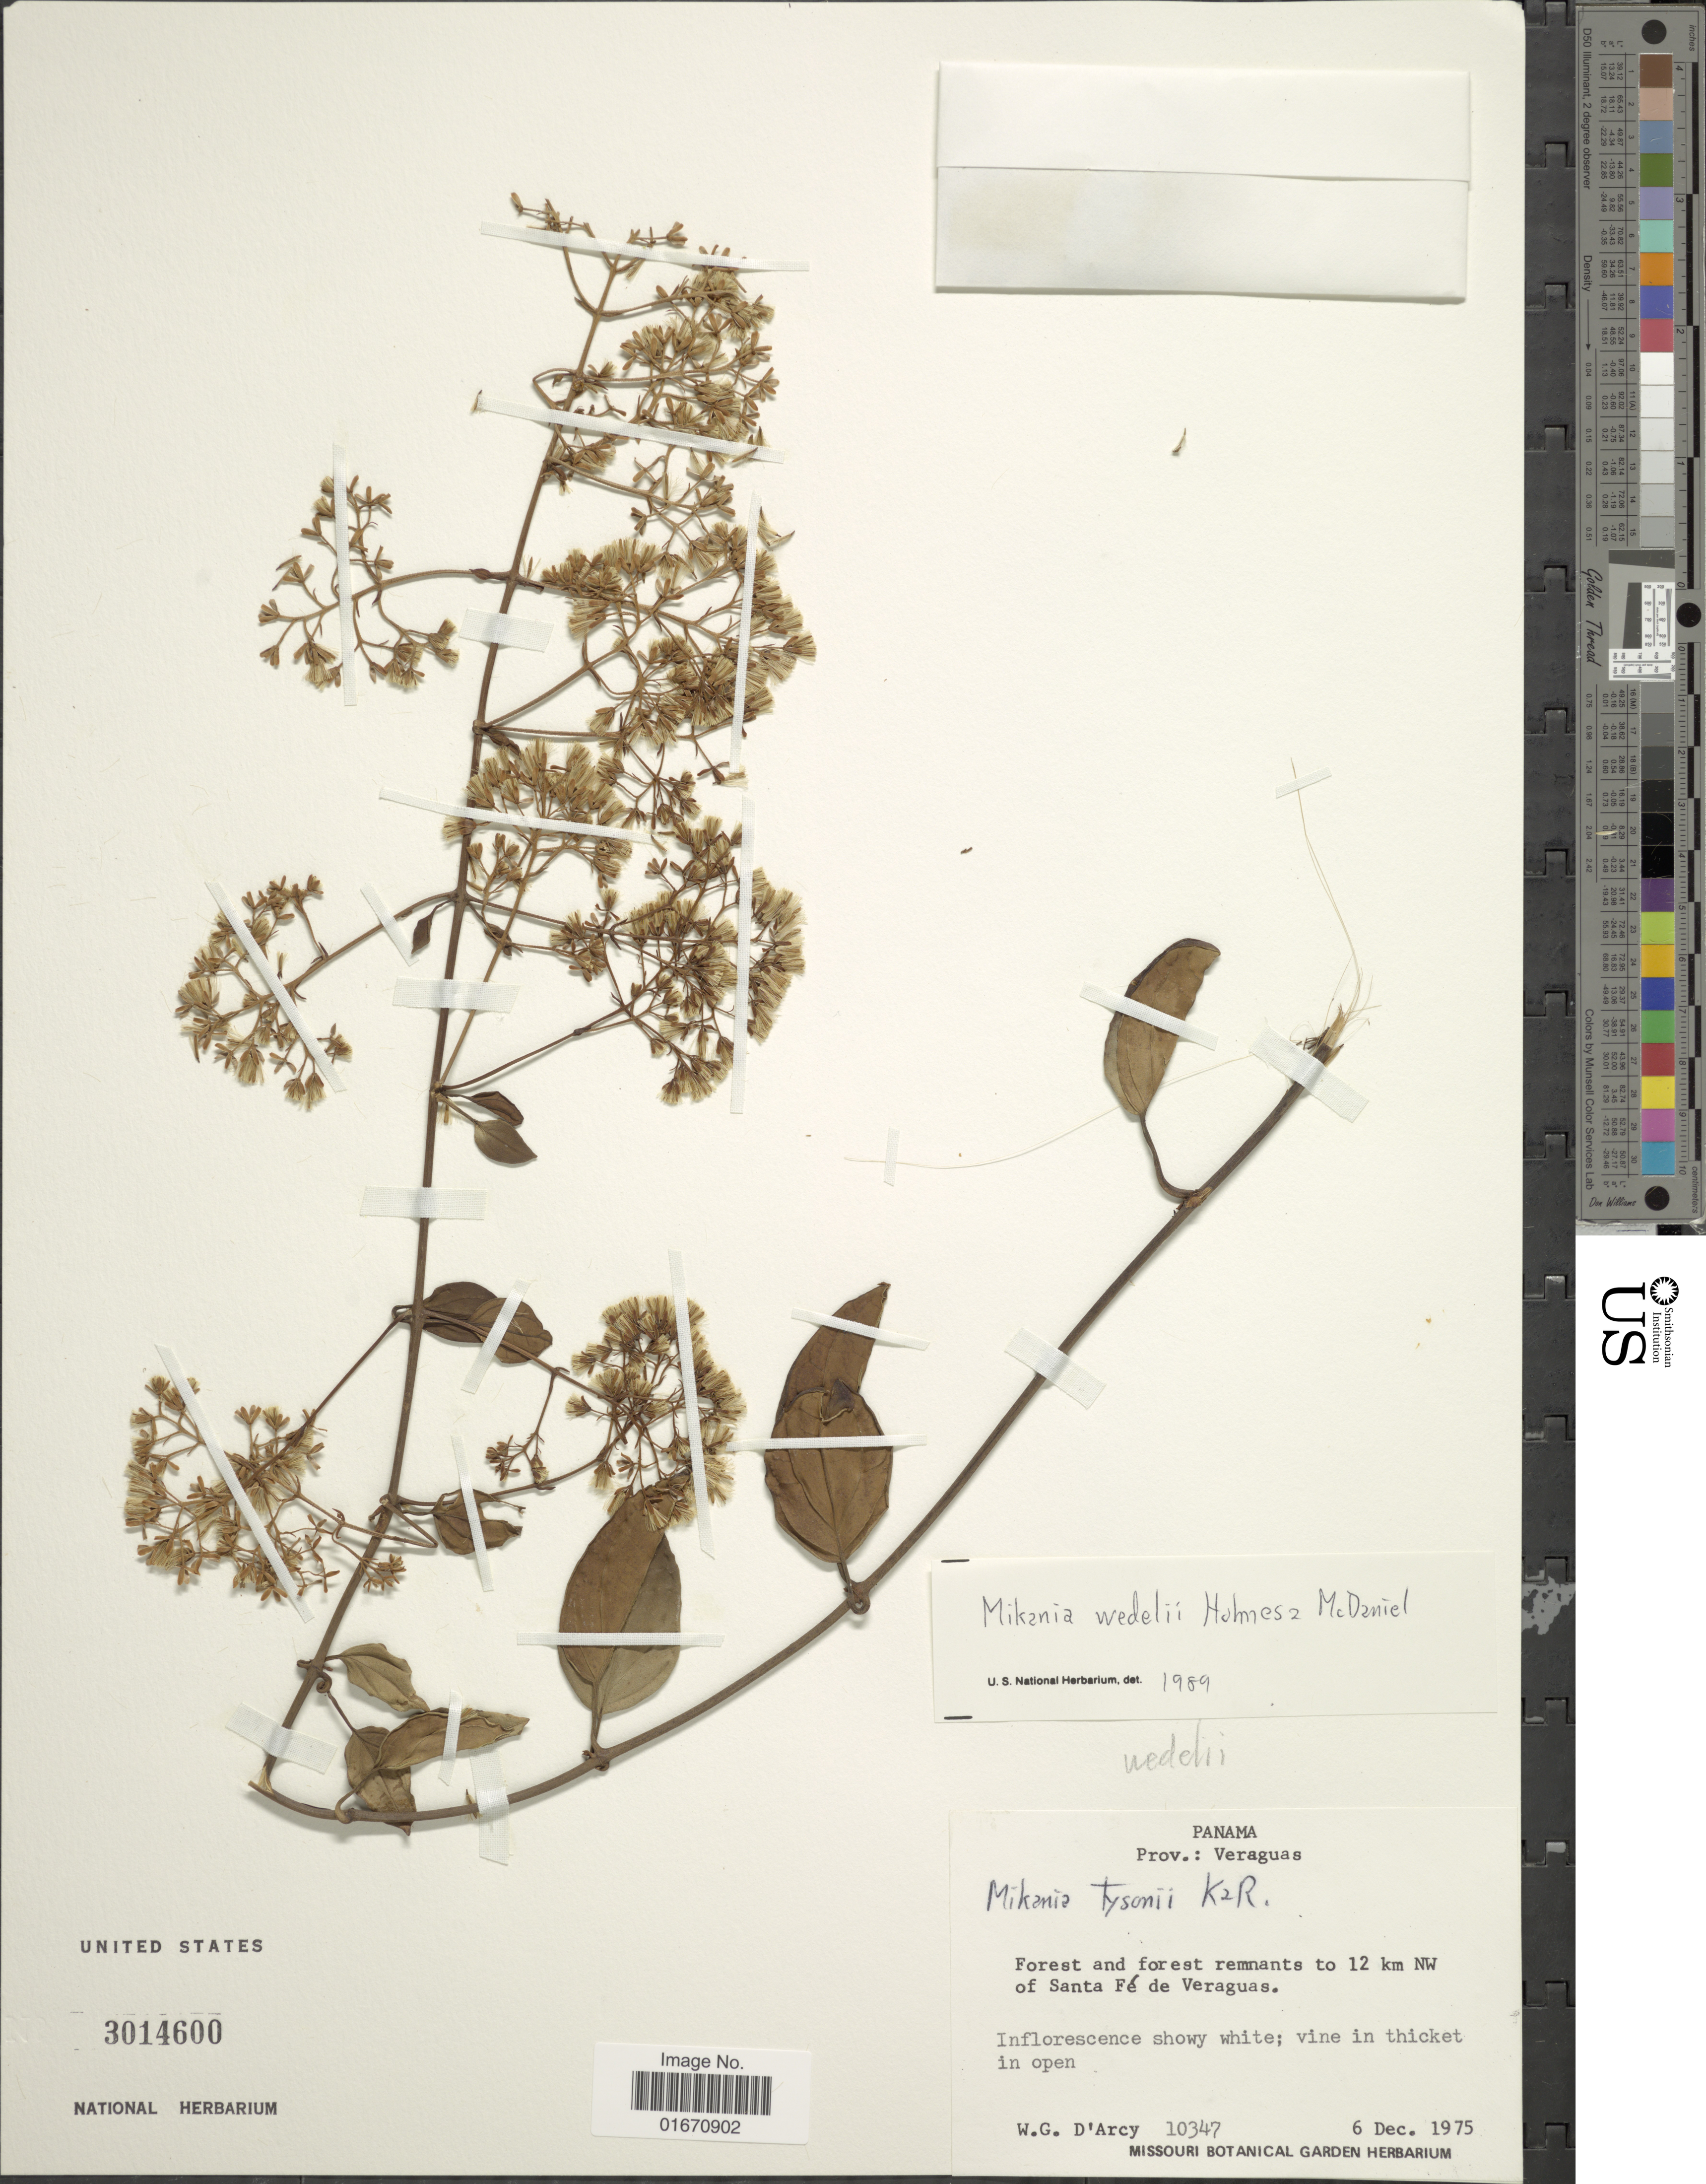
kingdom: Plantae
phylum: Tracheophyta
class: Magnoliopsida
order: Asterales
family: Asteraceae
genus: Mikania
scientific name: Mikania wedelii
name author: W.C. Holmes & McDaniel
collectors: W. G. D'Arcy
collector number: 10347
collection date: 1975-12-06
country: Panama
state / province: Veraguas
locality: Forest and forest remnants to 12 km NW of Santa Fe de Veraguas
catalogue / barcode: US 3014600